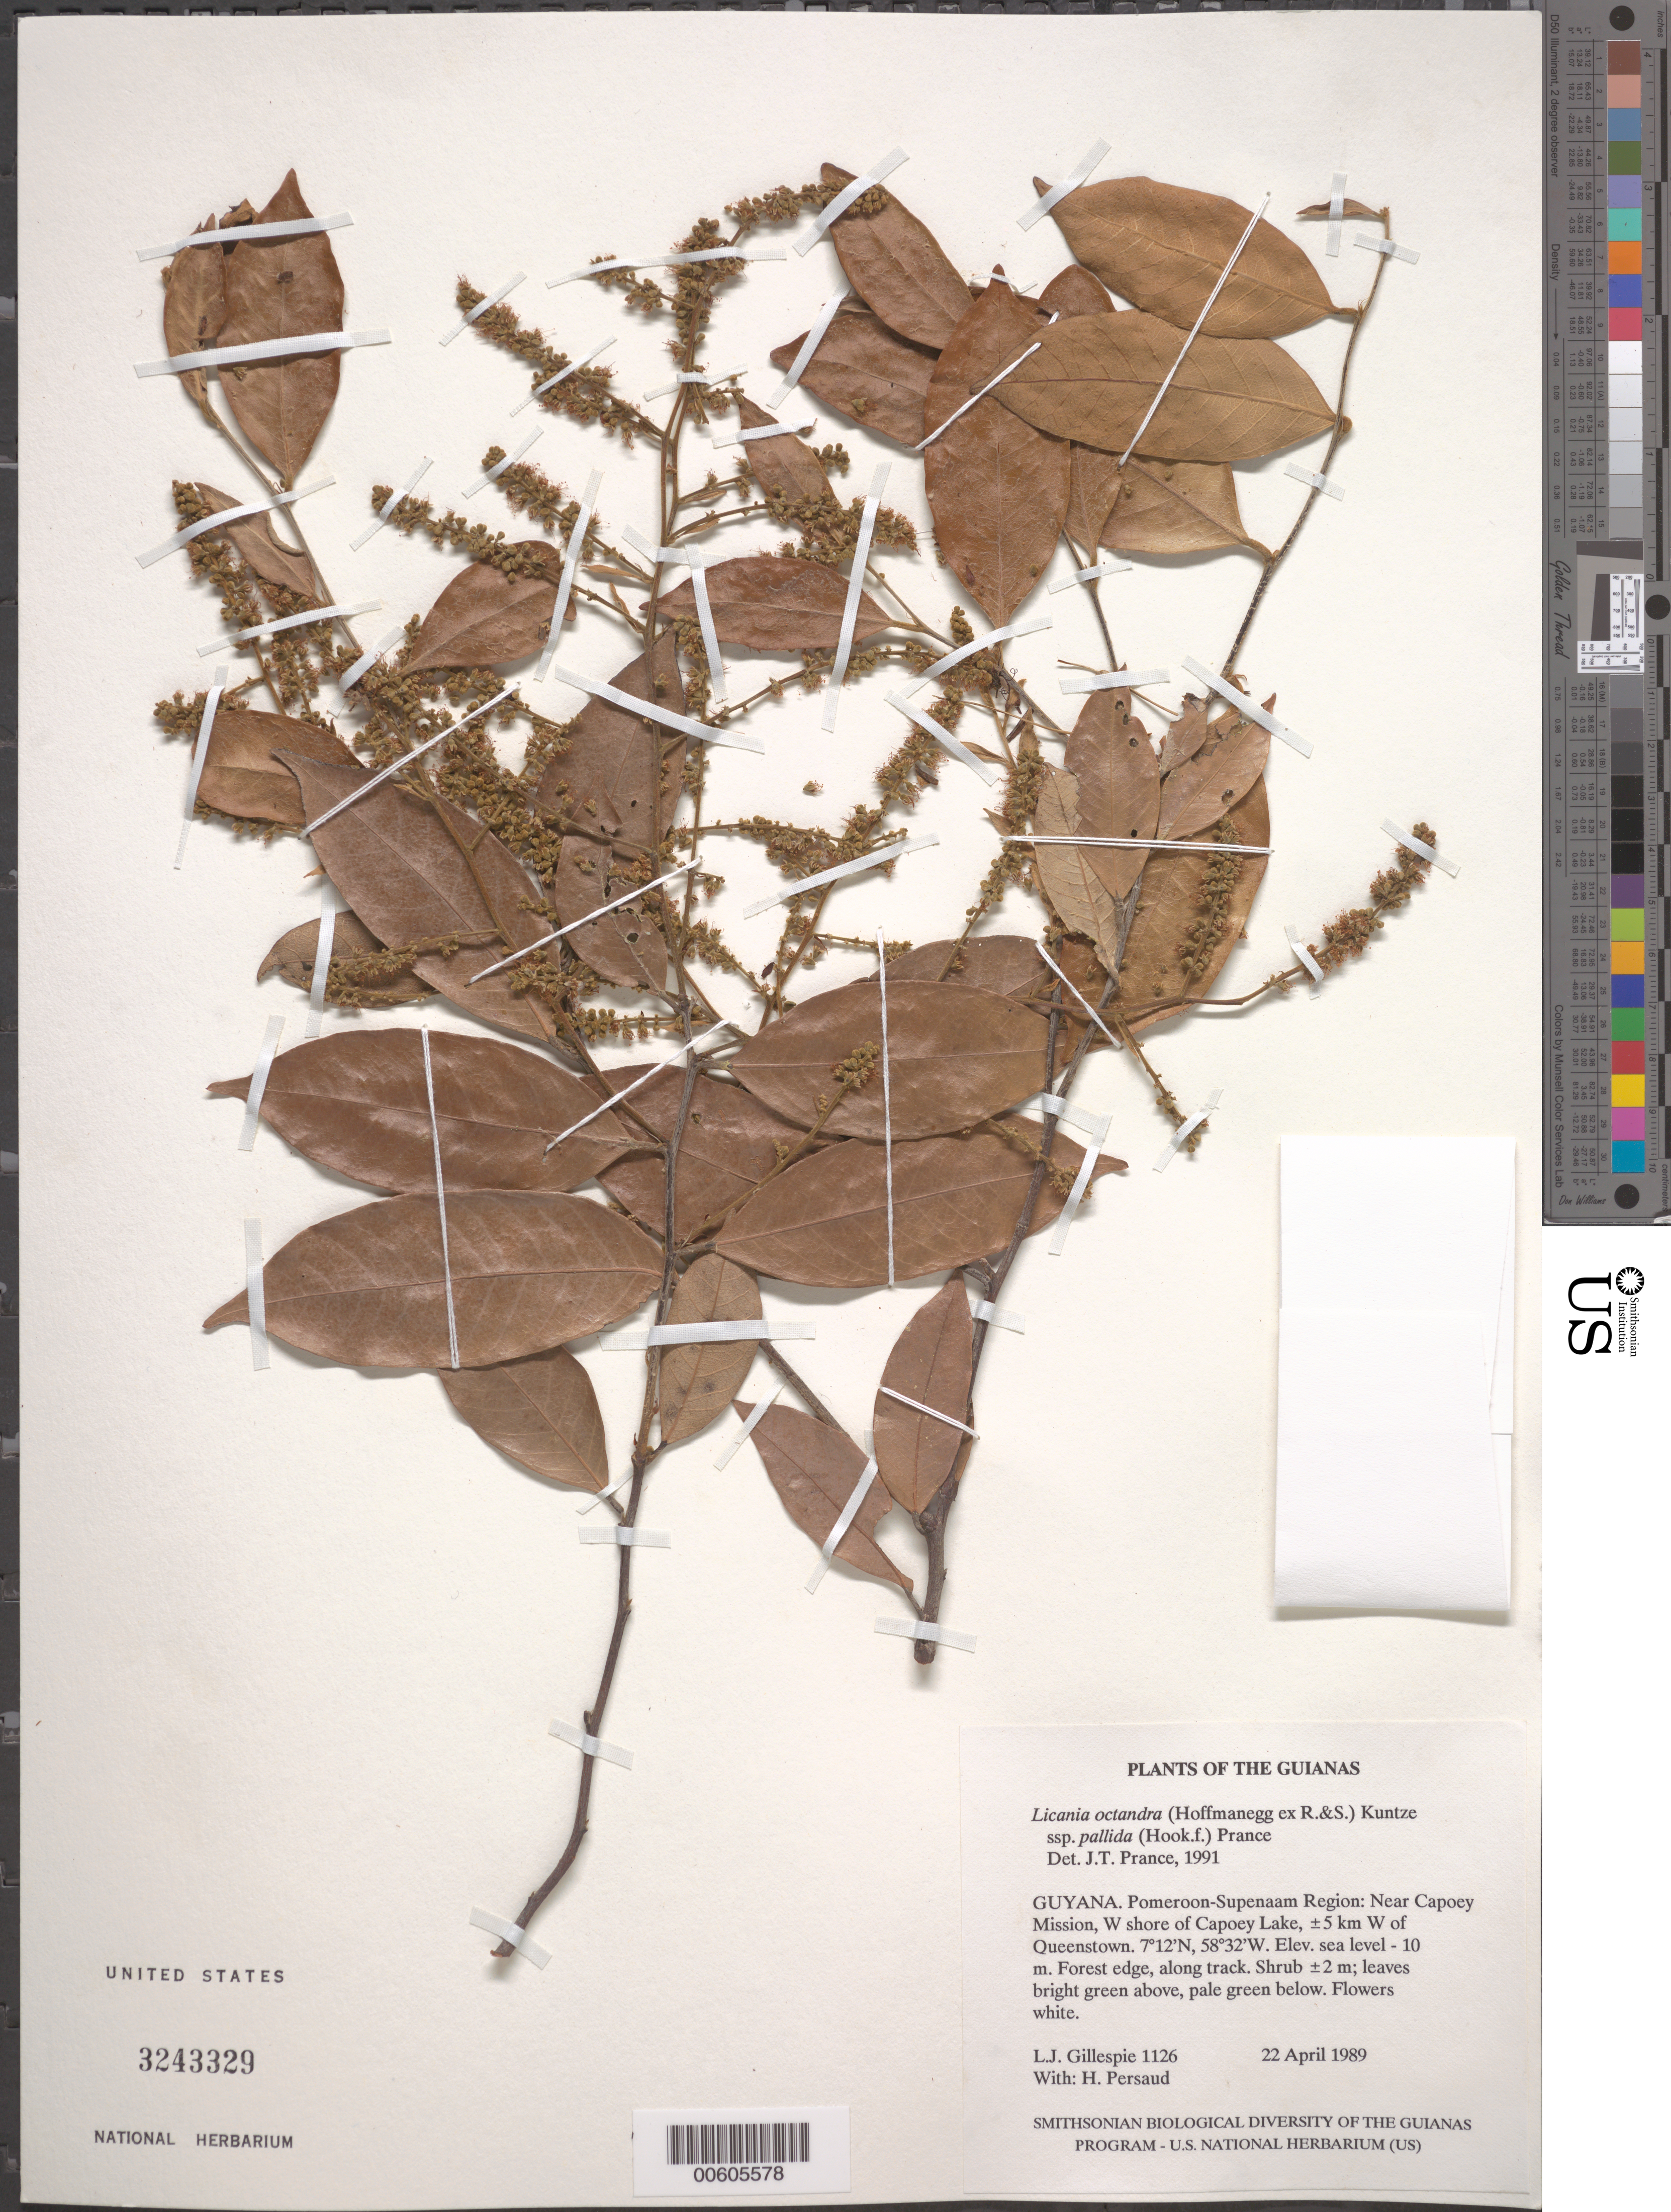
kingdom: Plantae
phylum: Tracheophyta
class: Magnoliopsida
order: Malpighiales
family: Chrysobalanaceae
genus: Leptobalanus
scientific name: Leptobalanus octandrus subsp. pallidus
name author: (Hook. f.) Sothers & Prance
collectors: L. J. Gillespie & H. Persaud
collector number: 1126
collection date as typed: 22 April 1989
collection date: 1989-04-22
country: Guyana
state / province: Pomeroon-Supenaam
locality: Capoey Mission, west shore of Capoey Lake, ±5 km W of Queenstown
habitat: Forest edge, along track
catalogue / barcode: US 3243329